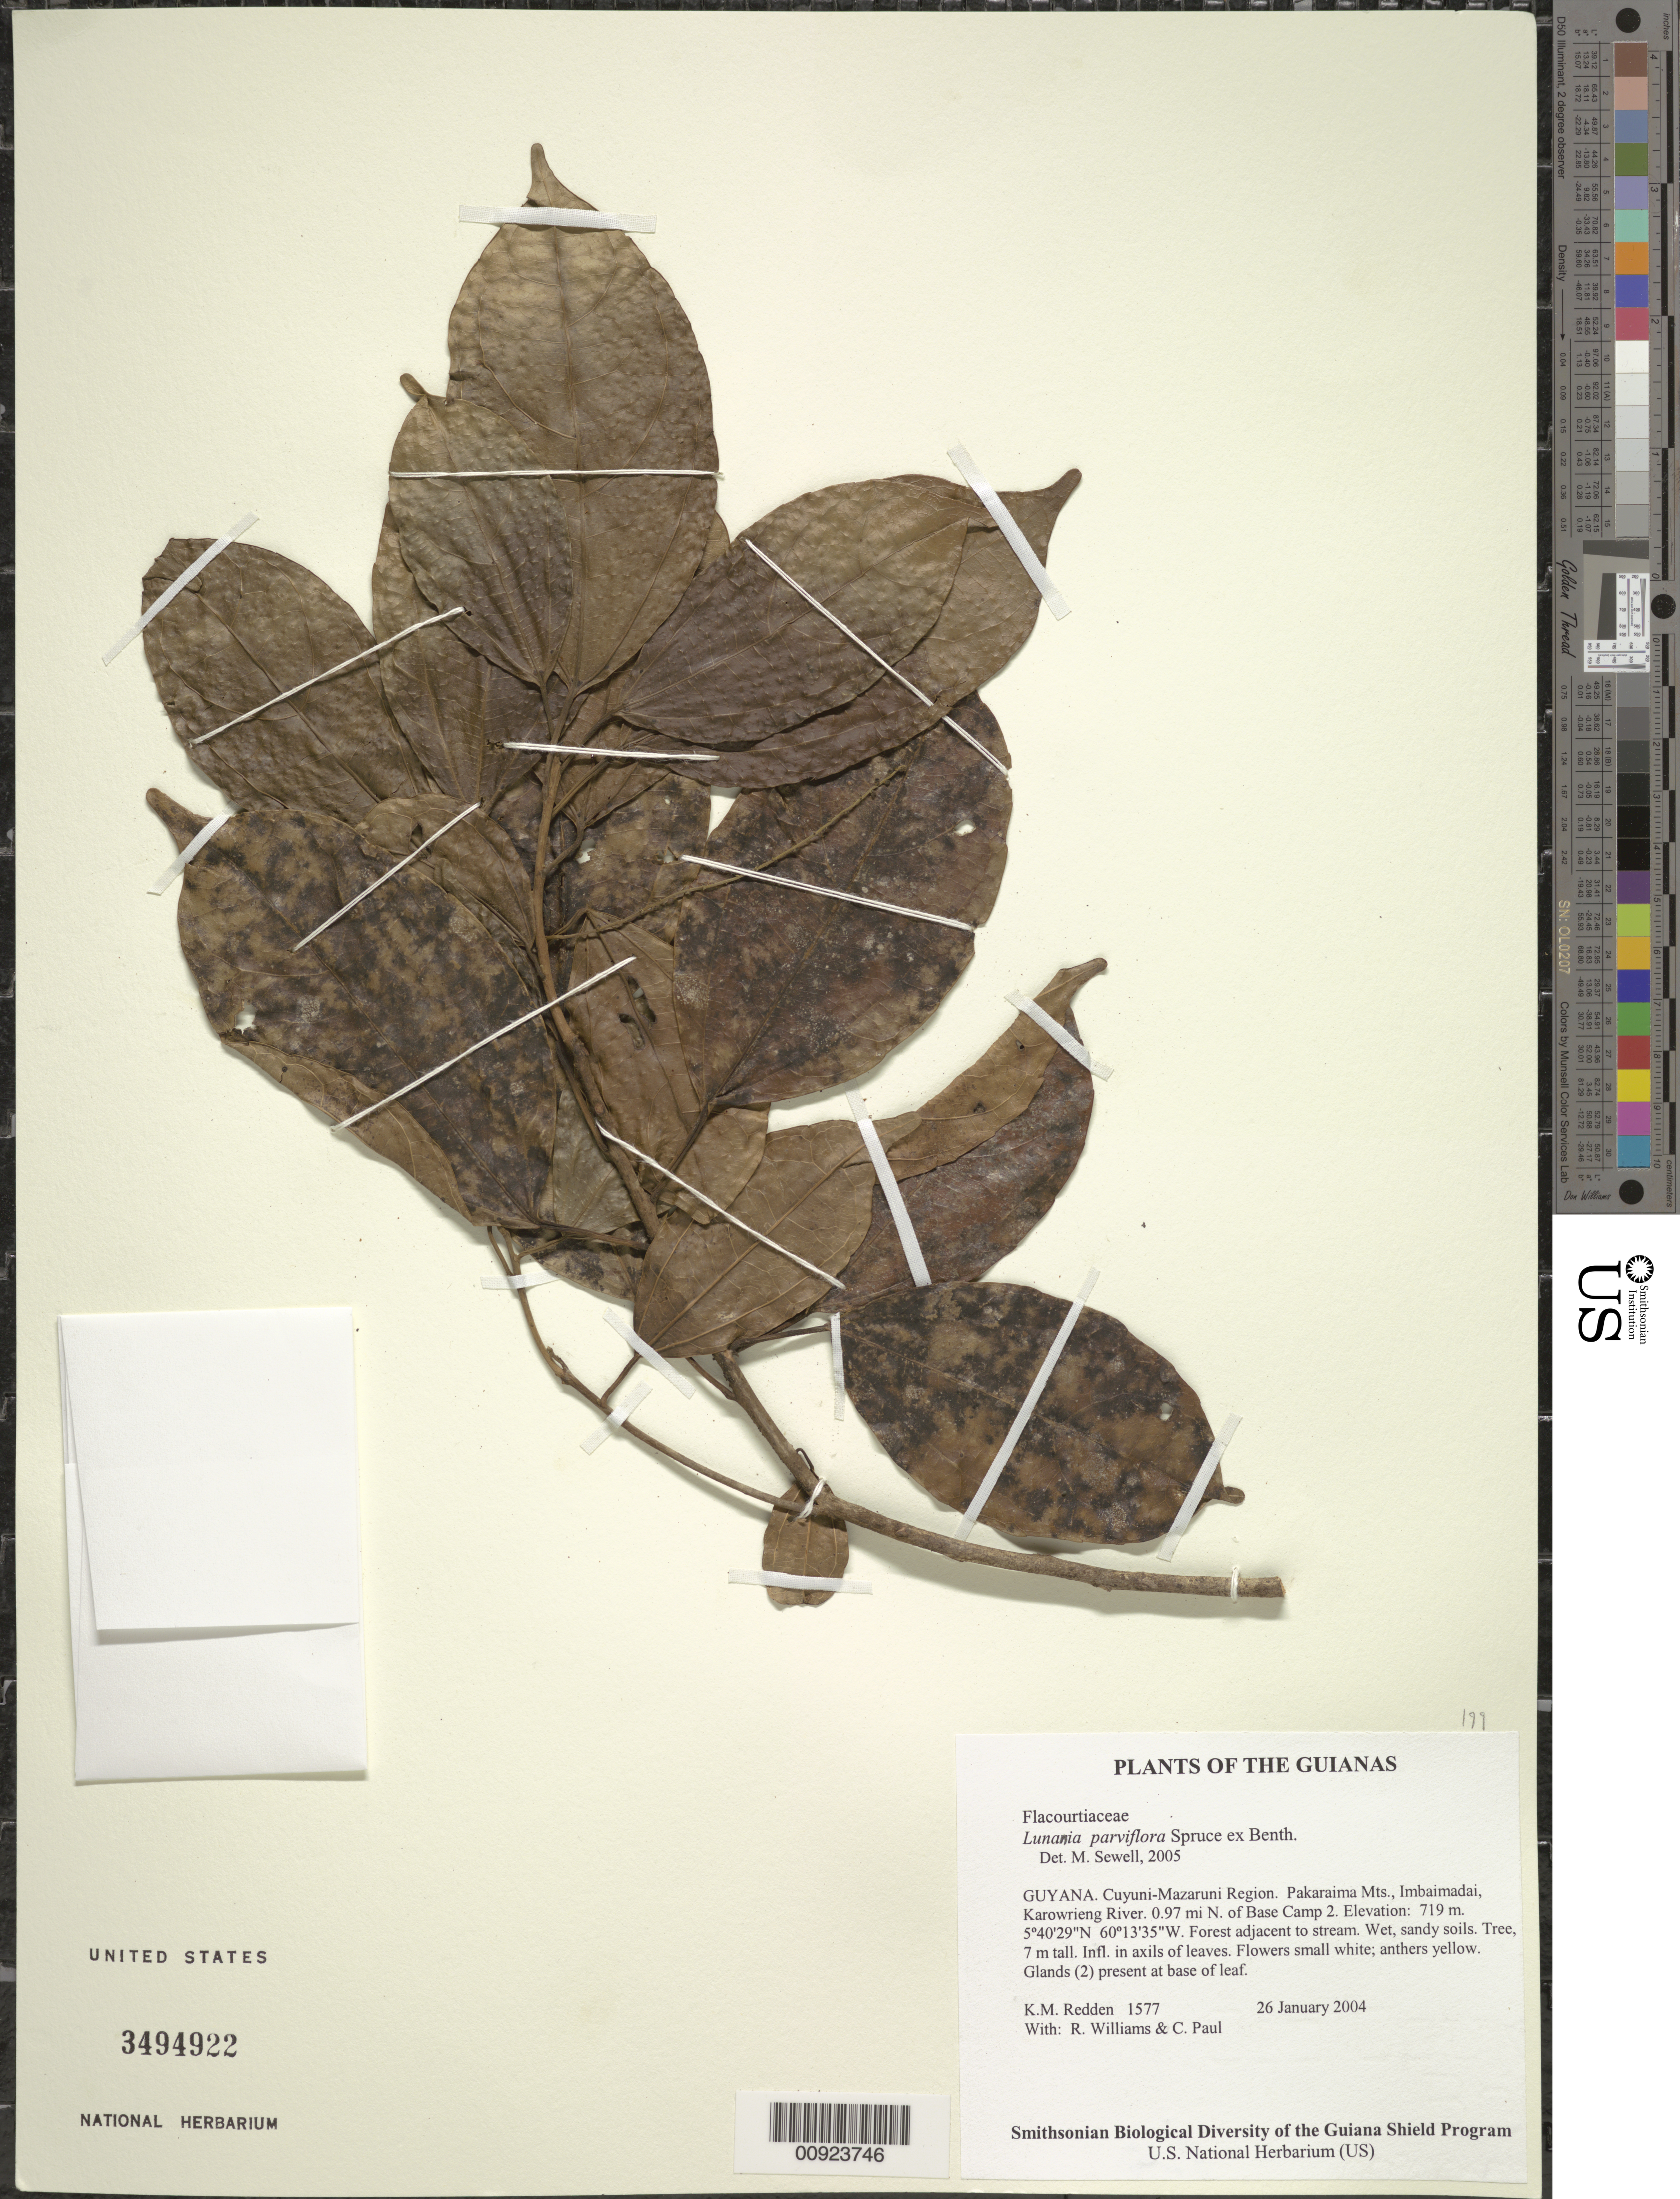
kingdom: Plantae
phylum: Tracheophyta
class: Magnoliopsida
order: Malpighiales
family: Salicaceae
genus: Lunania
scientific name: Lunania parviflora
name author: Spruce ex Benth.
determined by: Sewell, M.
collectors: K. M. Redden, R. Williams & C. Paul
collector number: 1577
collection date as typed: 26 January 2004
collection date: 2004-01-26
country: Guyana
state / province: Cuyuni-Mazaruni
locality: Pakaraima Mts., Imbaimadai, Karowrieng River. 0.97 mi N. of Base Camp 2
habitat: Forest adjacent to stream. Wet, sandy soils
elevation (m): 719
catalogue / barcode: US 3494922